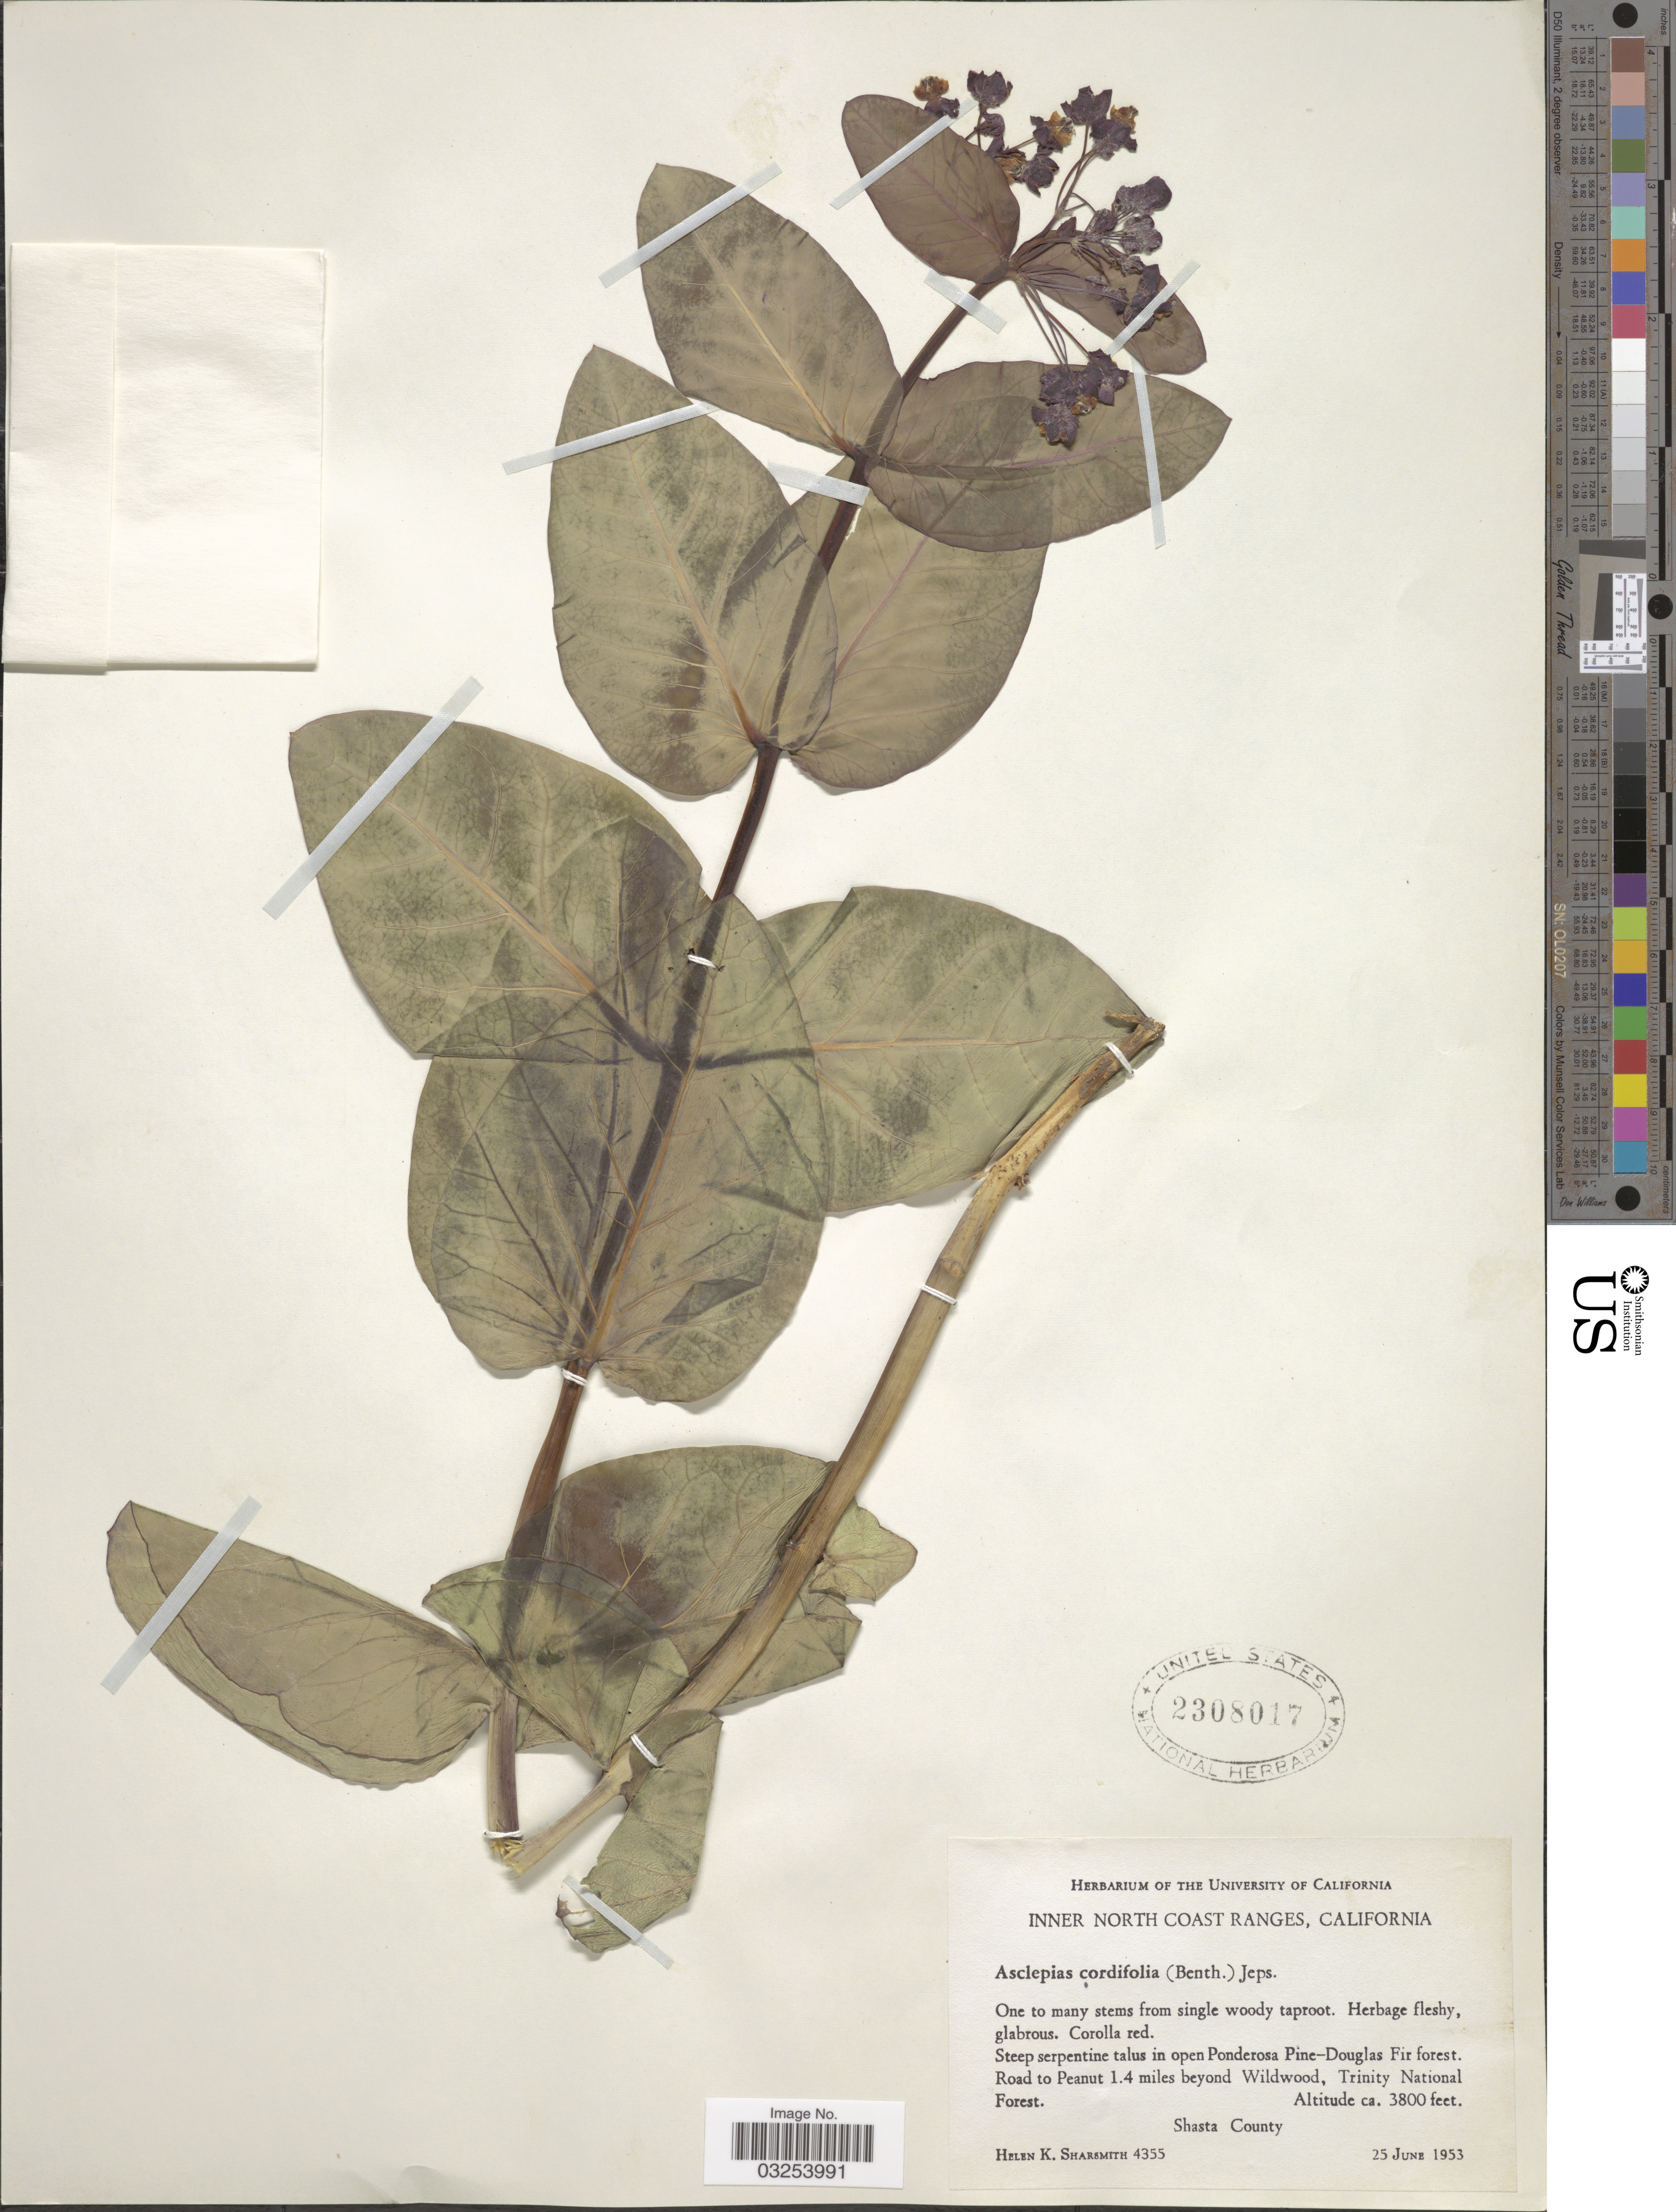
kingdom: Plantae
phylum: Tracheophyta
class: Magnoliopsida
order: Gentianales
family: Apocynaceae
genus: Asclepias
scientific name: Asclepias cordifolia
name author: (Benth.) Jeps.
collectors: H. Sharsmith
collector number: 4355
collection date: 1953-06-25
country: United States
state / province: California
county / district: Shasta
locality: Inner North Coast Ranges. Road to Peanut 1.4 miles beyond Wildwood, Trinity National Forest. Shasta County.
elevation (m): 1158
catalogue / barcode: US 2308017